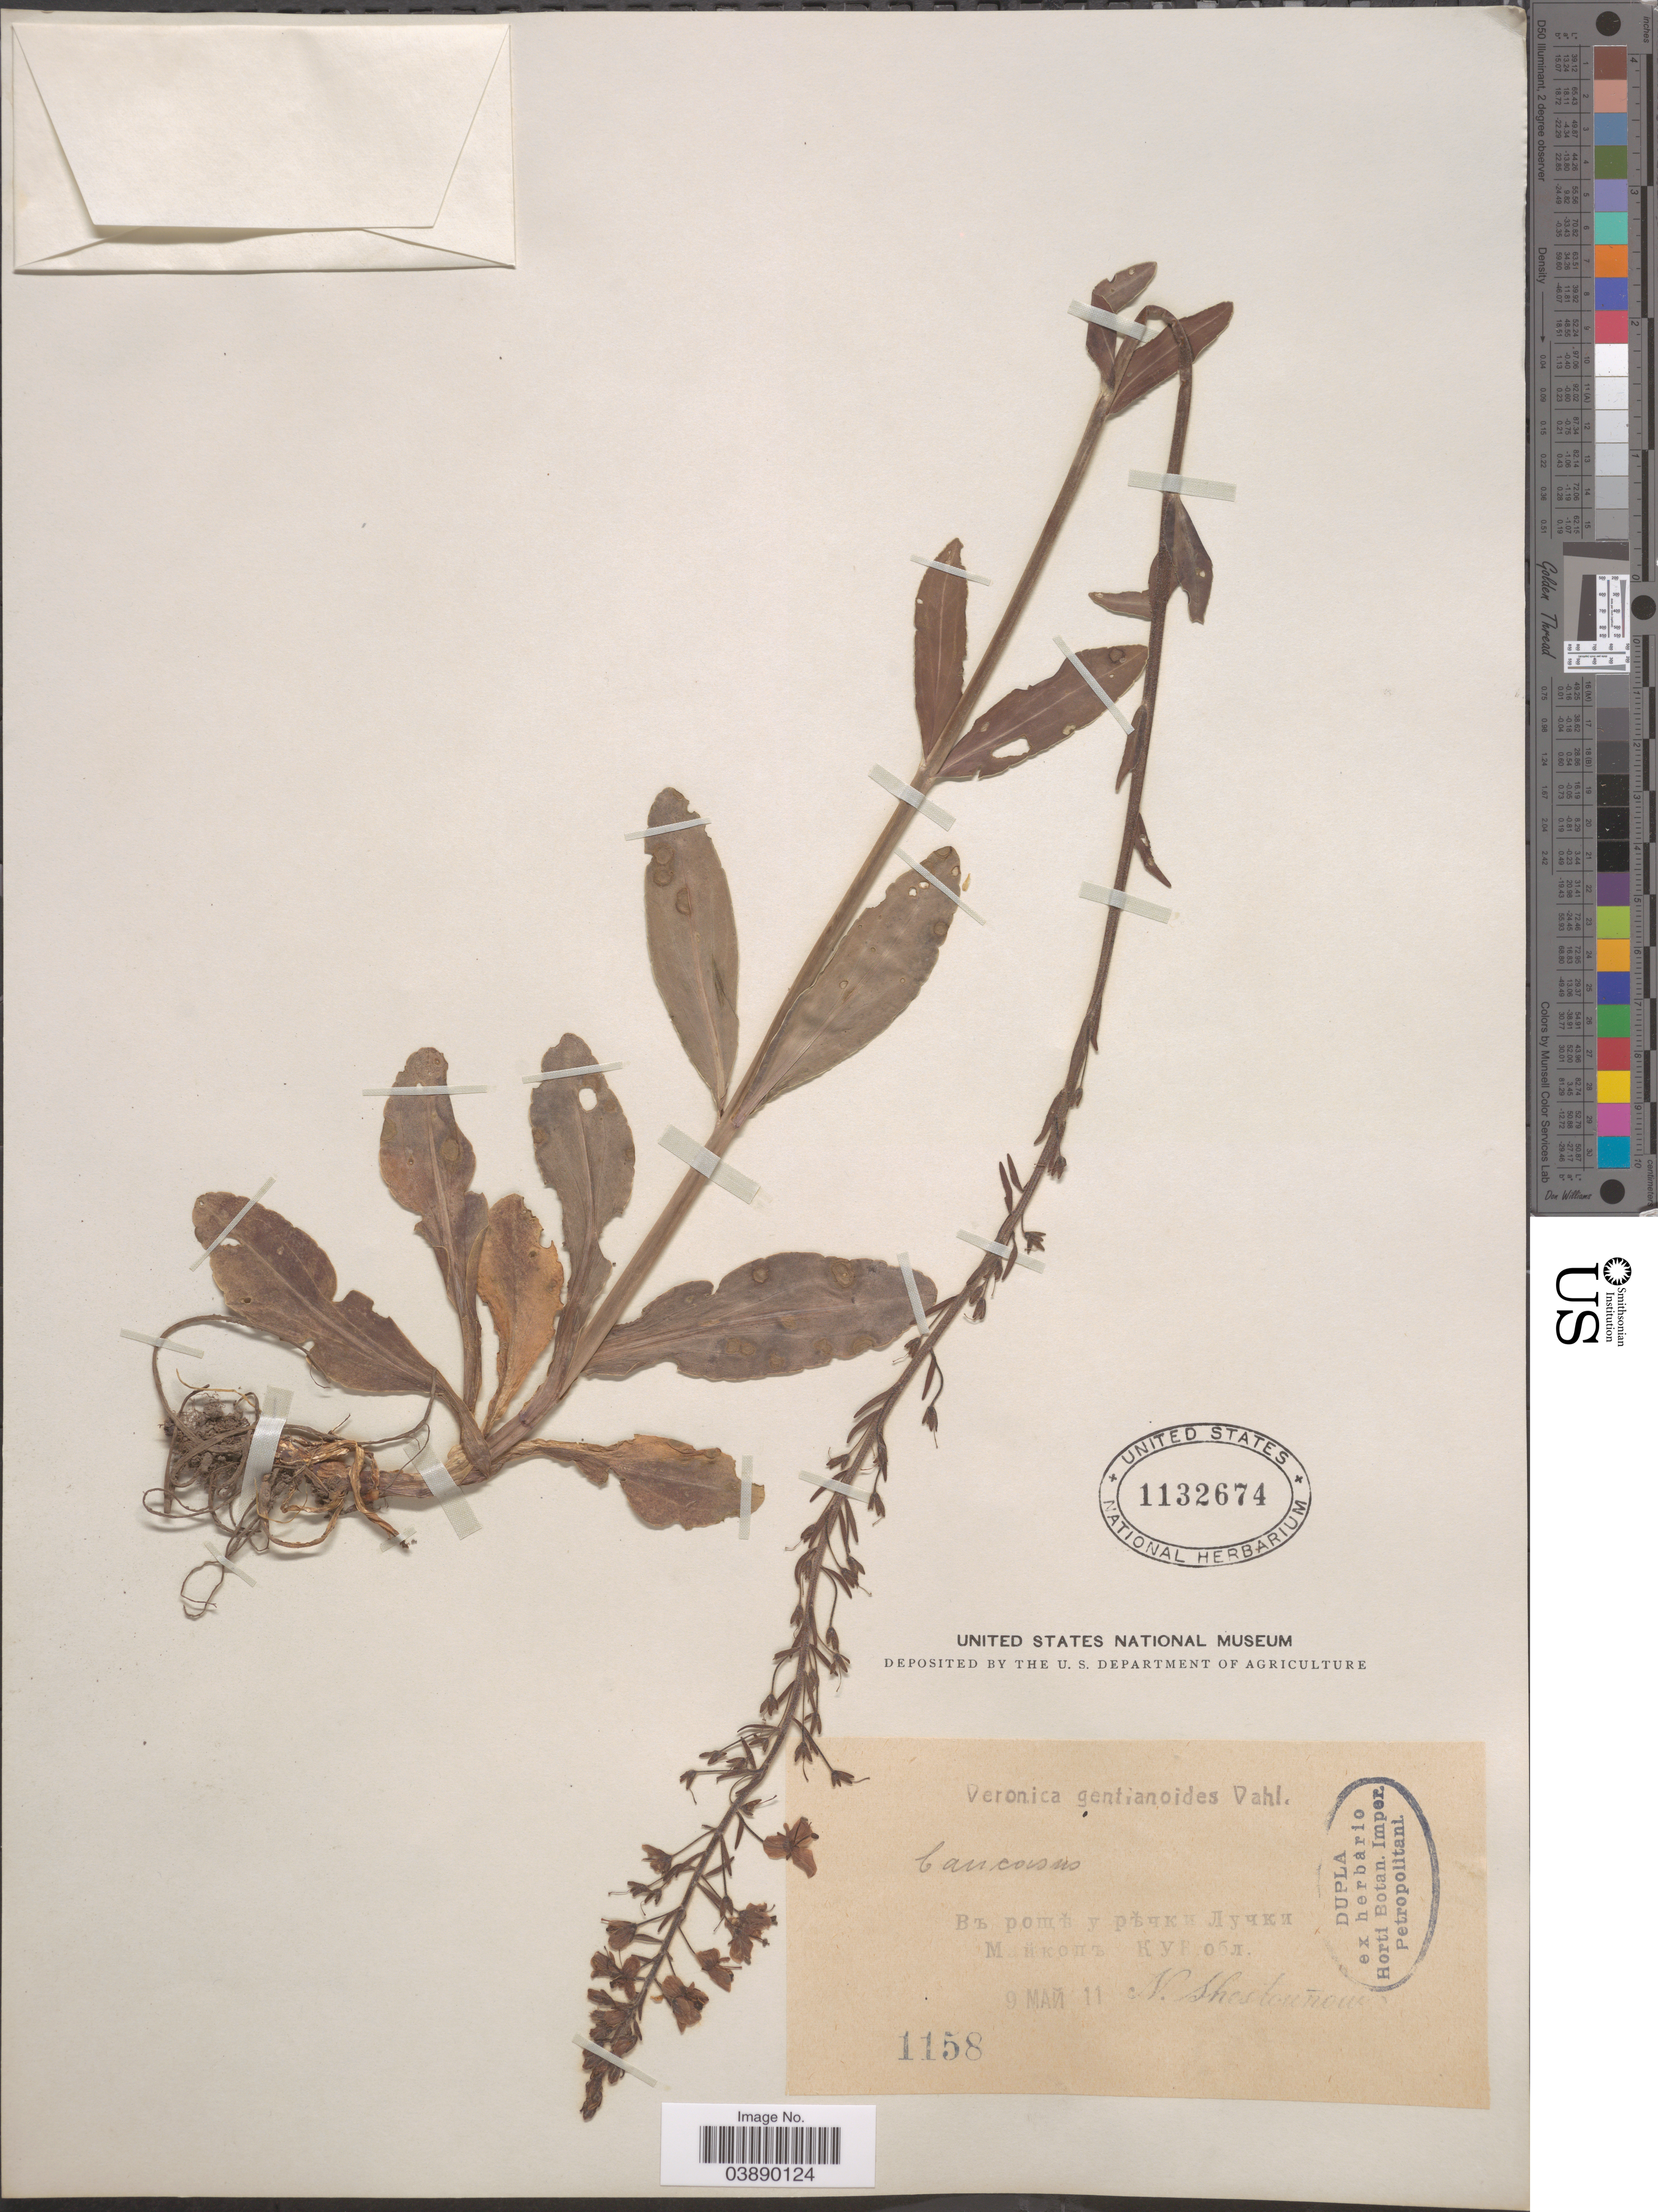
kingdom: Plantae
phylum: Tracheophyta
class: Magnoliopsida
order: Lamiales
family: Plantaginaceae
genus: Veronica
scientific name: Veronica gentianoides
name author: Vahl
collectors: N. Shestounow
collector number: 1158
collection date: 1911-05-09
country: Russian Federation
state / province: Adygea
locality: Maikop, near river Luchka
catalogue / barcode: US 1132674